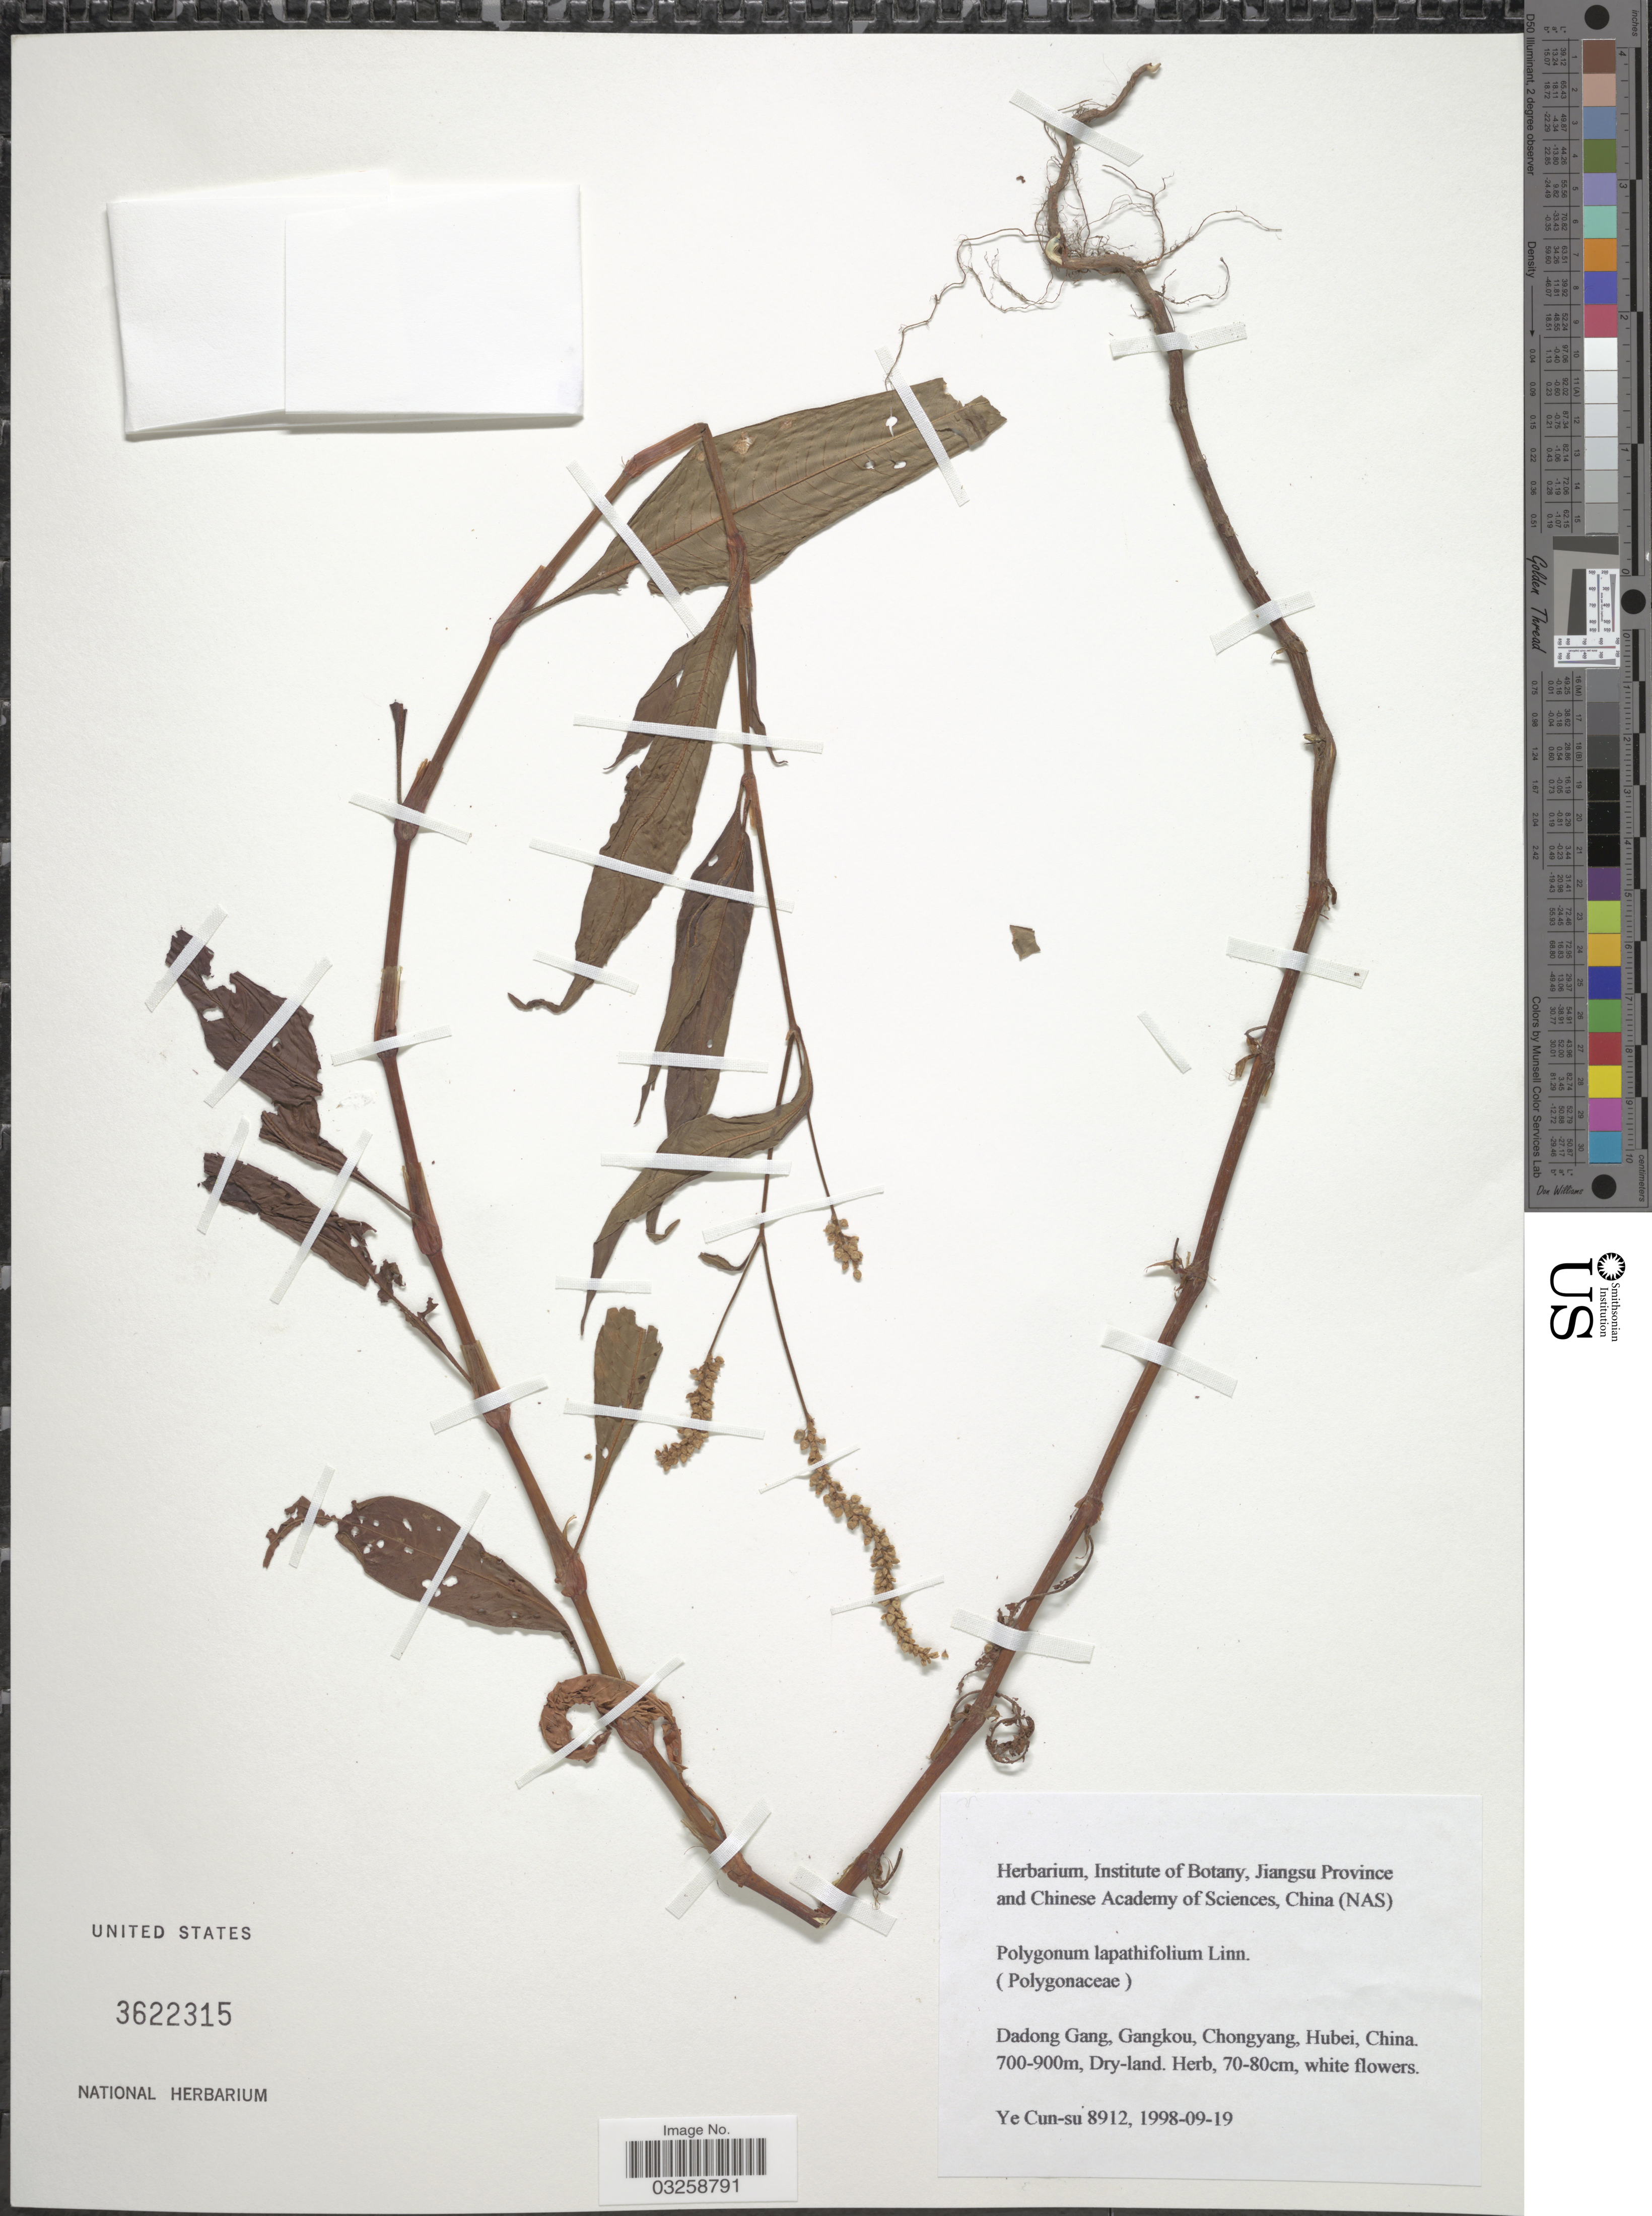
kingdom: Plantae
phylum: Tracheophyta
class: Magnoliopsida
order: Caryophyllales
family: Polygonaceae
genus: Polygonum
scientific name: Polygonum lapathifolium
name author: L.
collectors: Ye Cun-su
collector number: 8912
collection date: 1998-09-19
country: China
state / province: Hubei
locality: Dadong Gang, Gangkou, Chongyang.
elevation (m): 700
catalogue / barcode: US 3622315